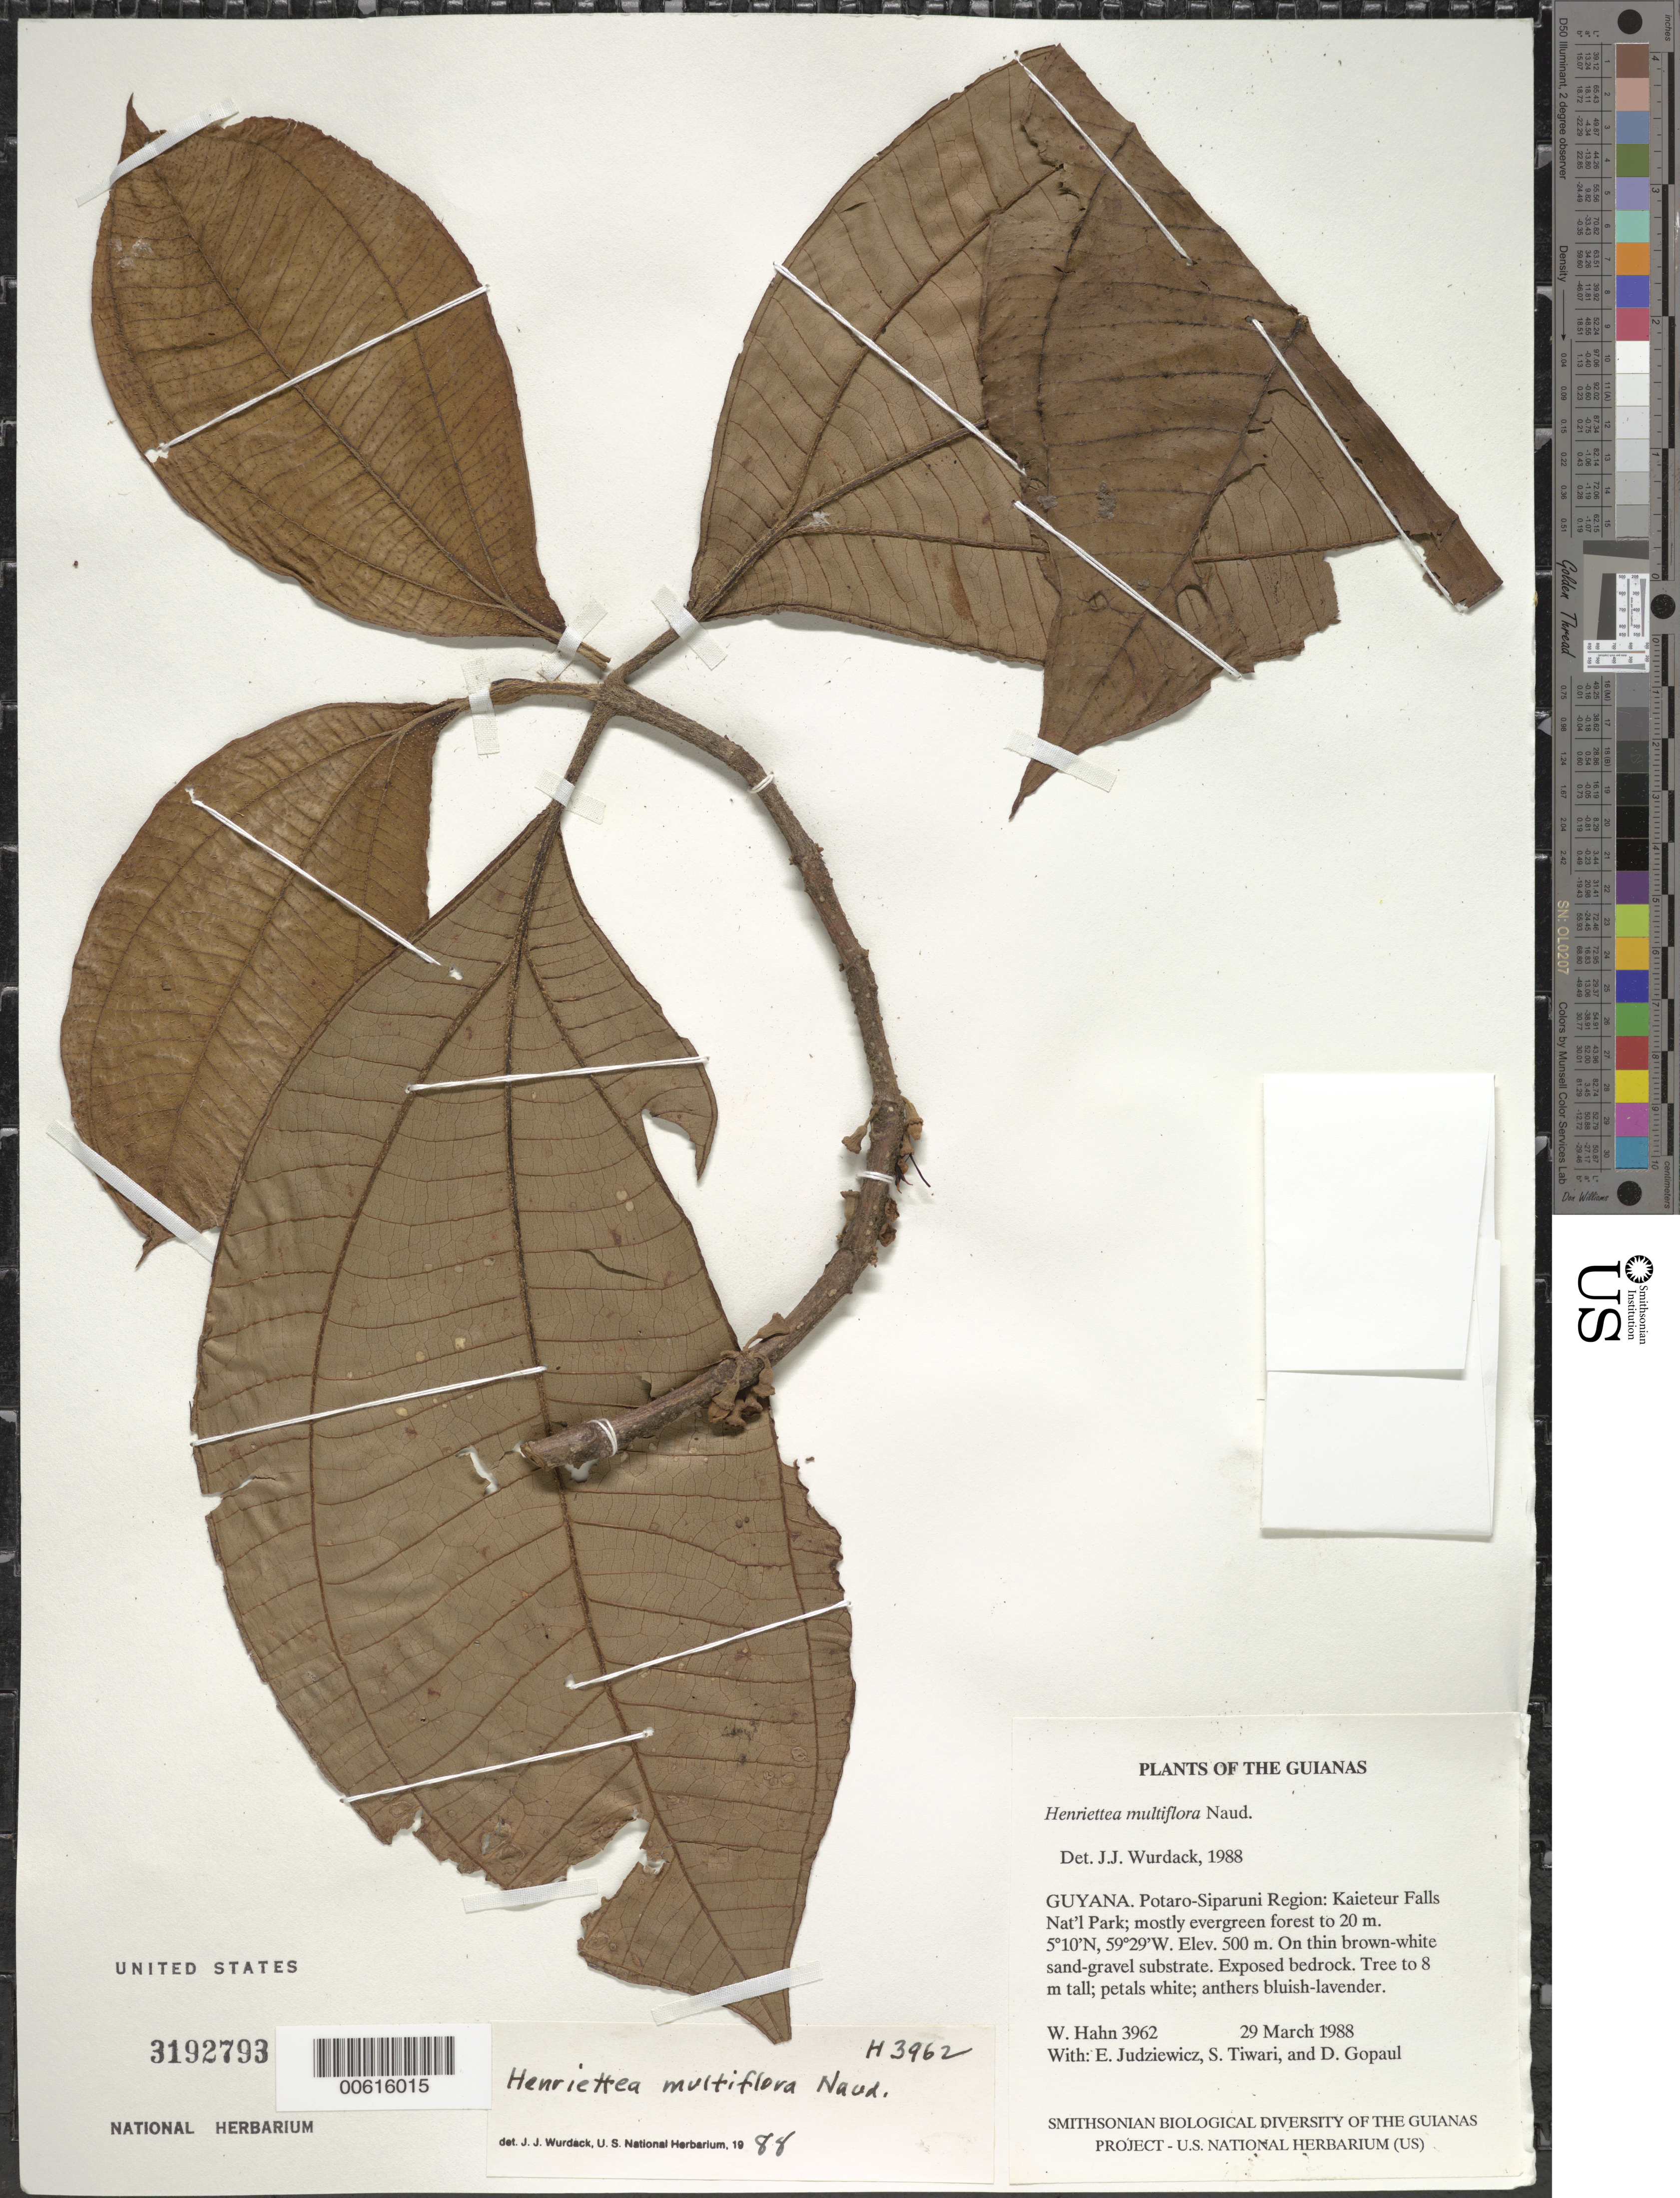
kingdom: Plantae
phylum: Tracheophyta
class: Magnoliopsida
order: Myrtales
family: Melastomataceae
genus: Henriettea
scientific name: Henriettea multiflora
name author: Naudin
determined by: Wurdack, John J., (US), US (UNITED STATES)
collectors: W. Hahn, E. J. Judziewicz, S. Tiwari & D. Gopaul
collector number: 3962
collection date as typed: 29 March 1988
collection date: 1988-03-29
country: Guyana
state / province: Potaro-Siparuni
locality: Kaieteur Falls National Park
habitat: Mostly evergreen forest to 20 m on thin brown-white sand-gravel substrate. Exposed bedrock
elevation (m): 500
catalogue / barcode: US 3192793